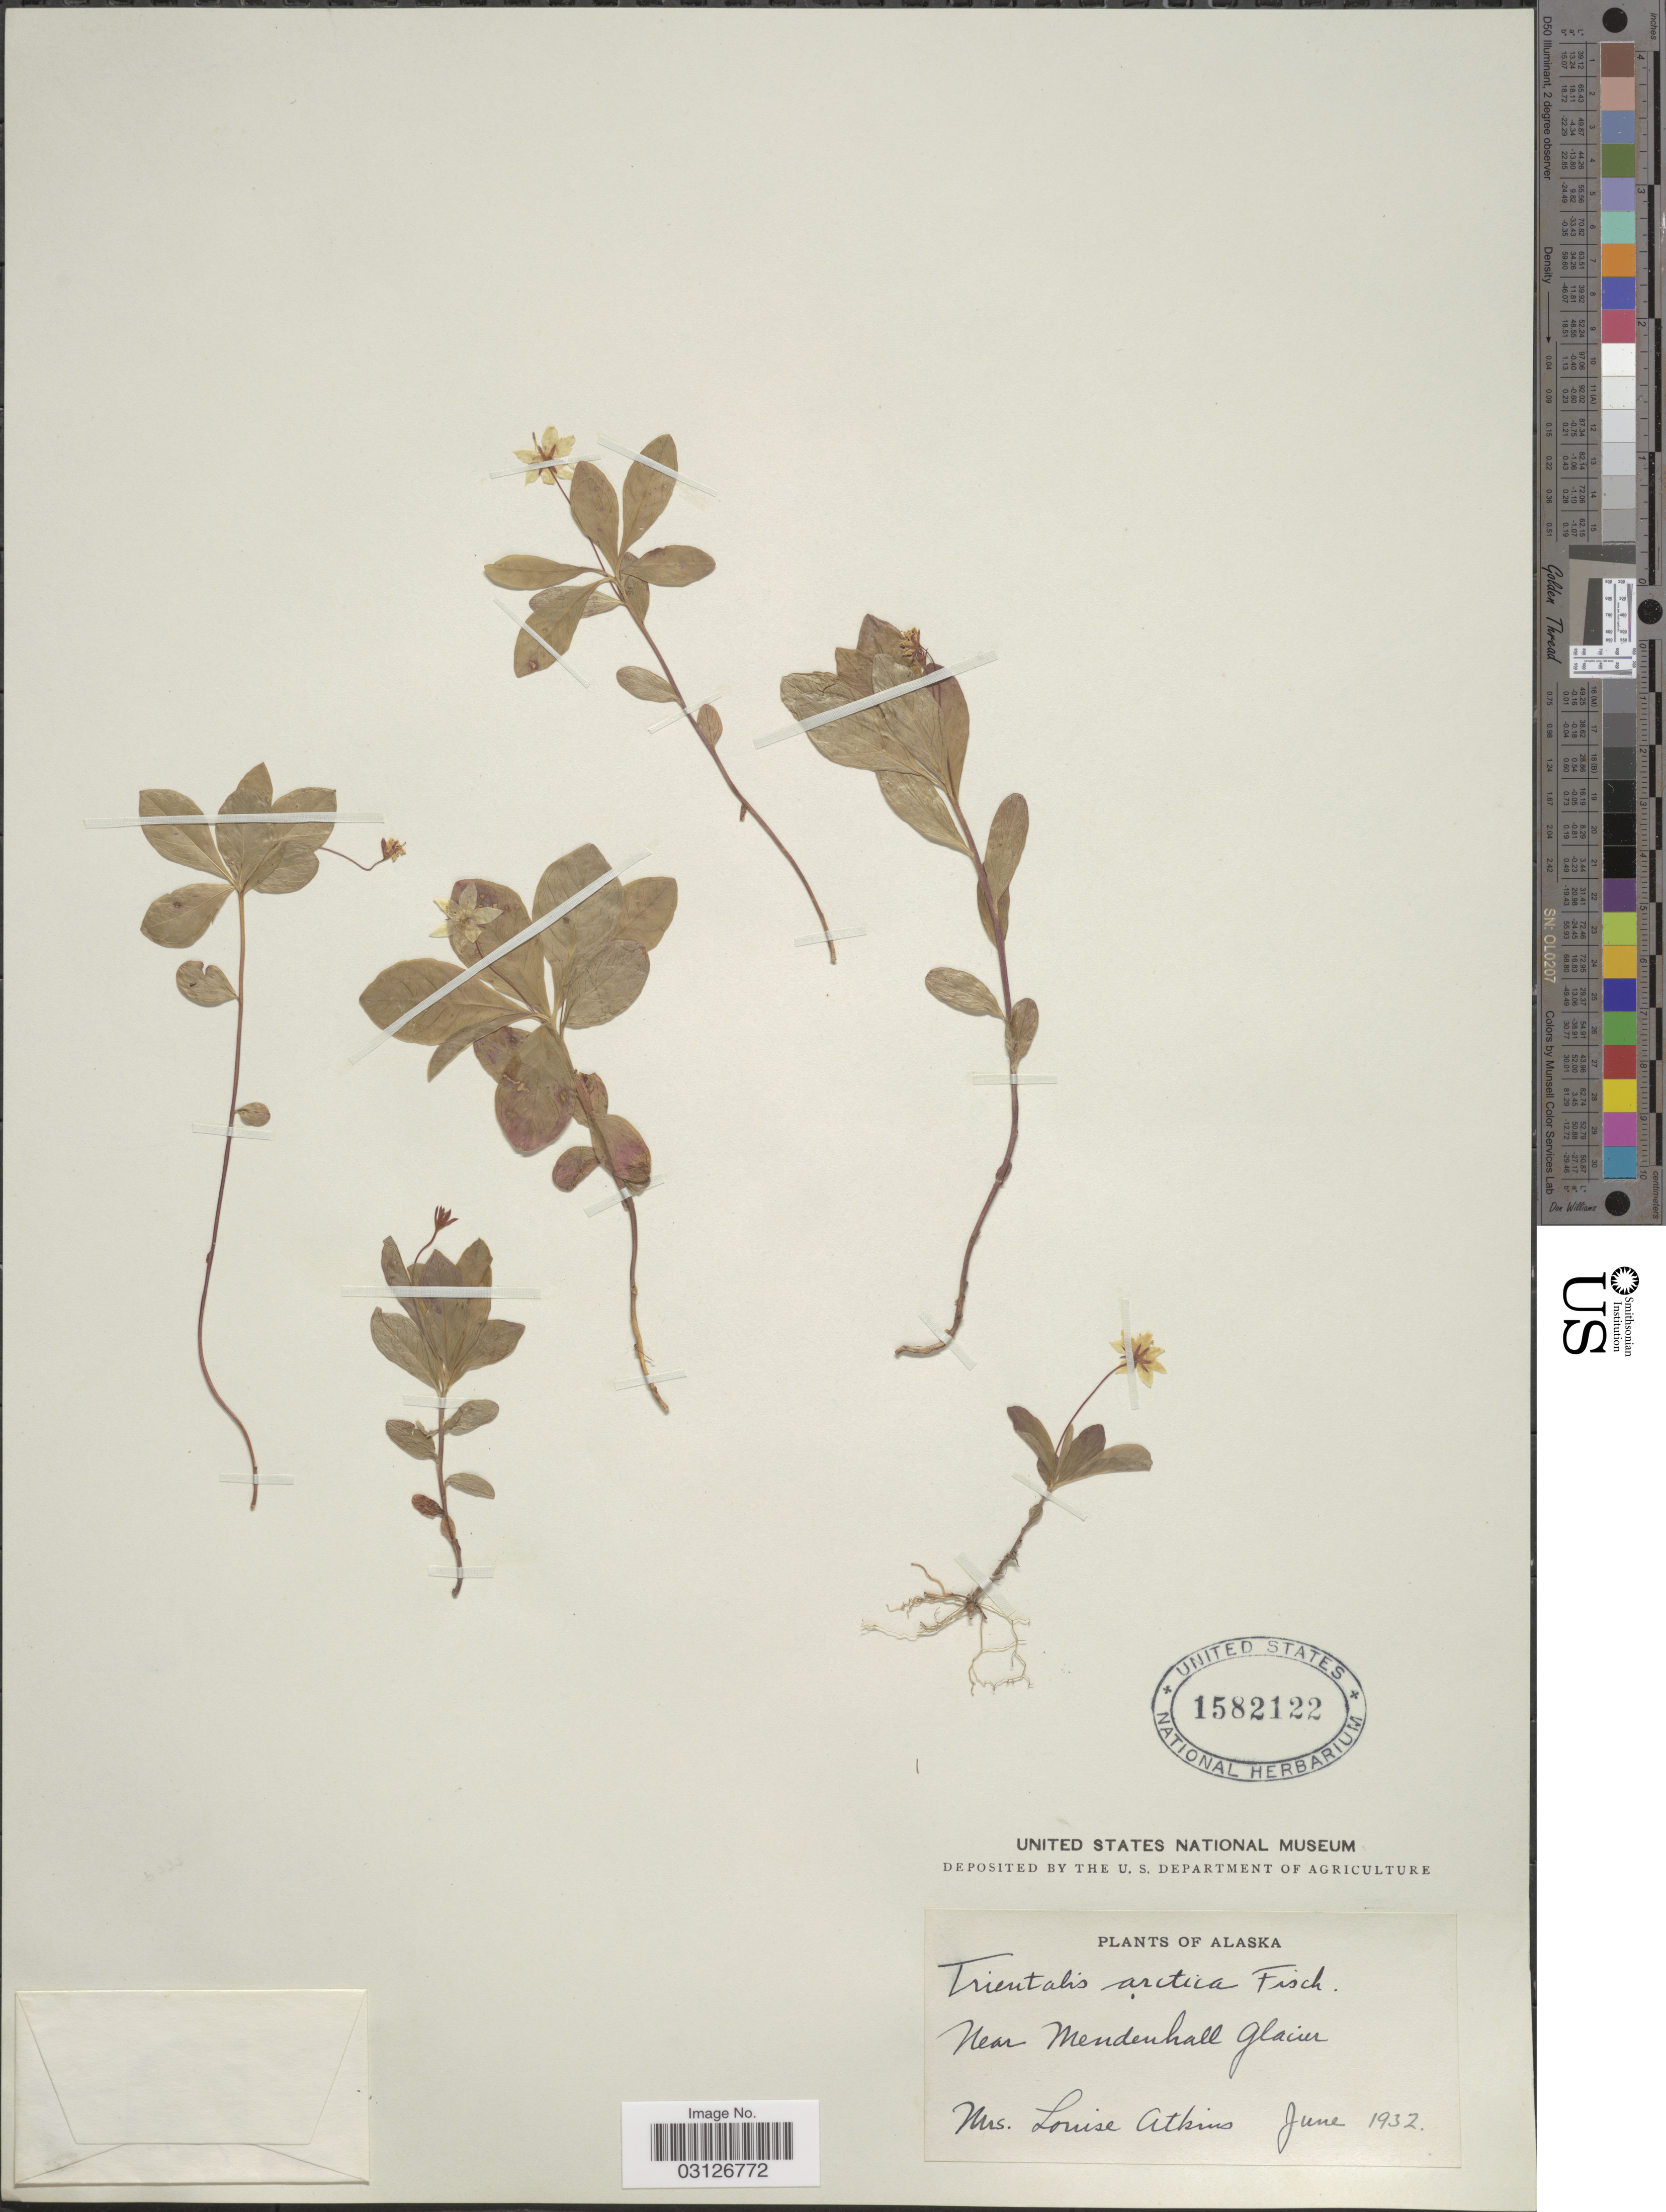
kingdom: Plantae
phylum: Tracheophyta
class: Magnoliopsida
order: Ericales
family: Primulaceae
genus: Trientalis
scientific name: Trientalis europaea subsp. arctica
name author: (Fisch. ex Hook.) Hultén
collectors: L. Atkins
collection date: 1932-06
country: United States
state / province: Alaska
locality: Near Mendenhall Glacier.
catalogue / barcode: US 1582122